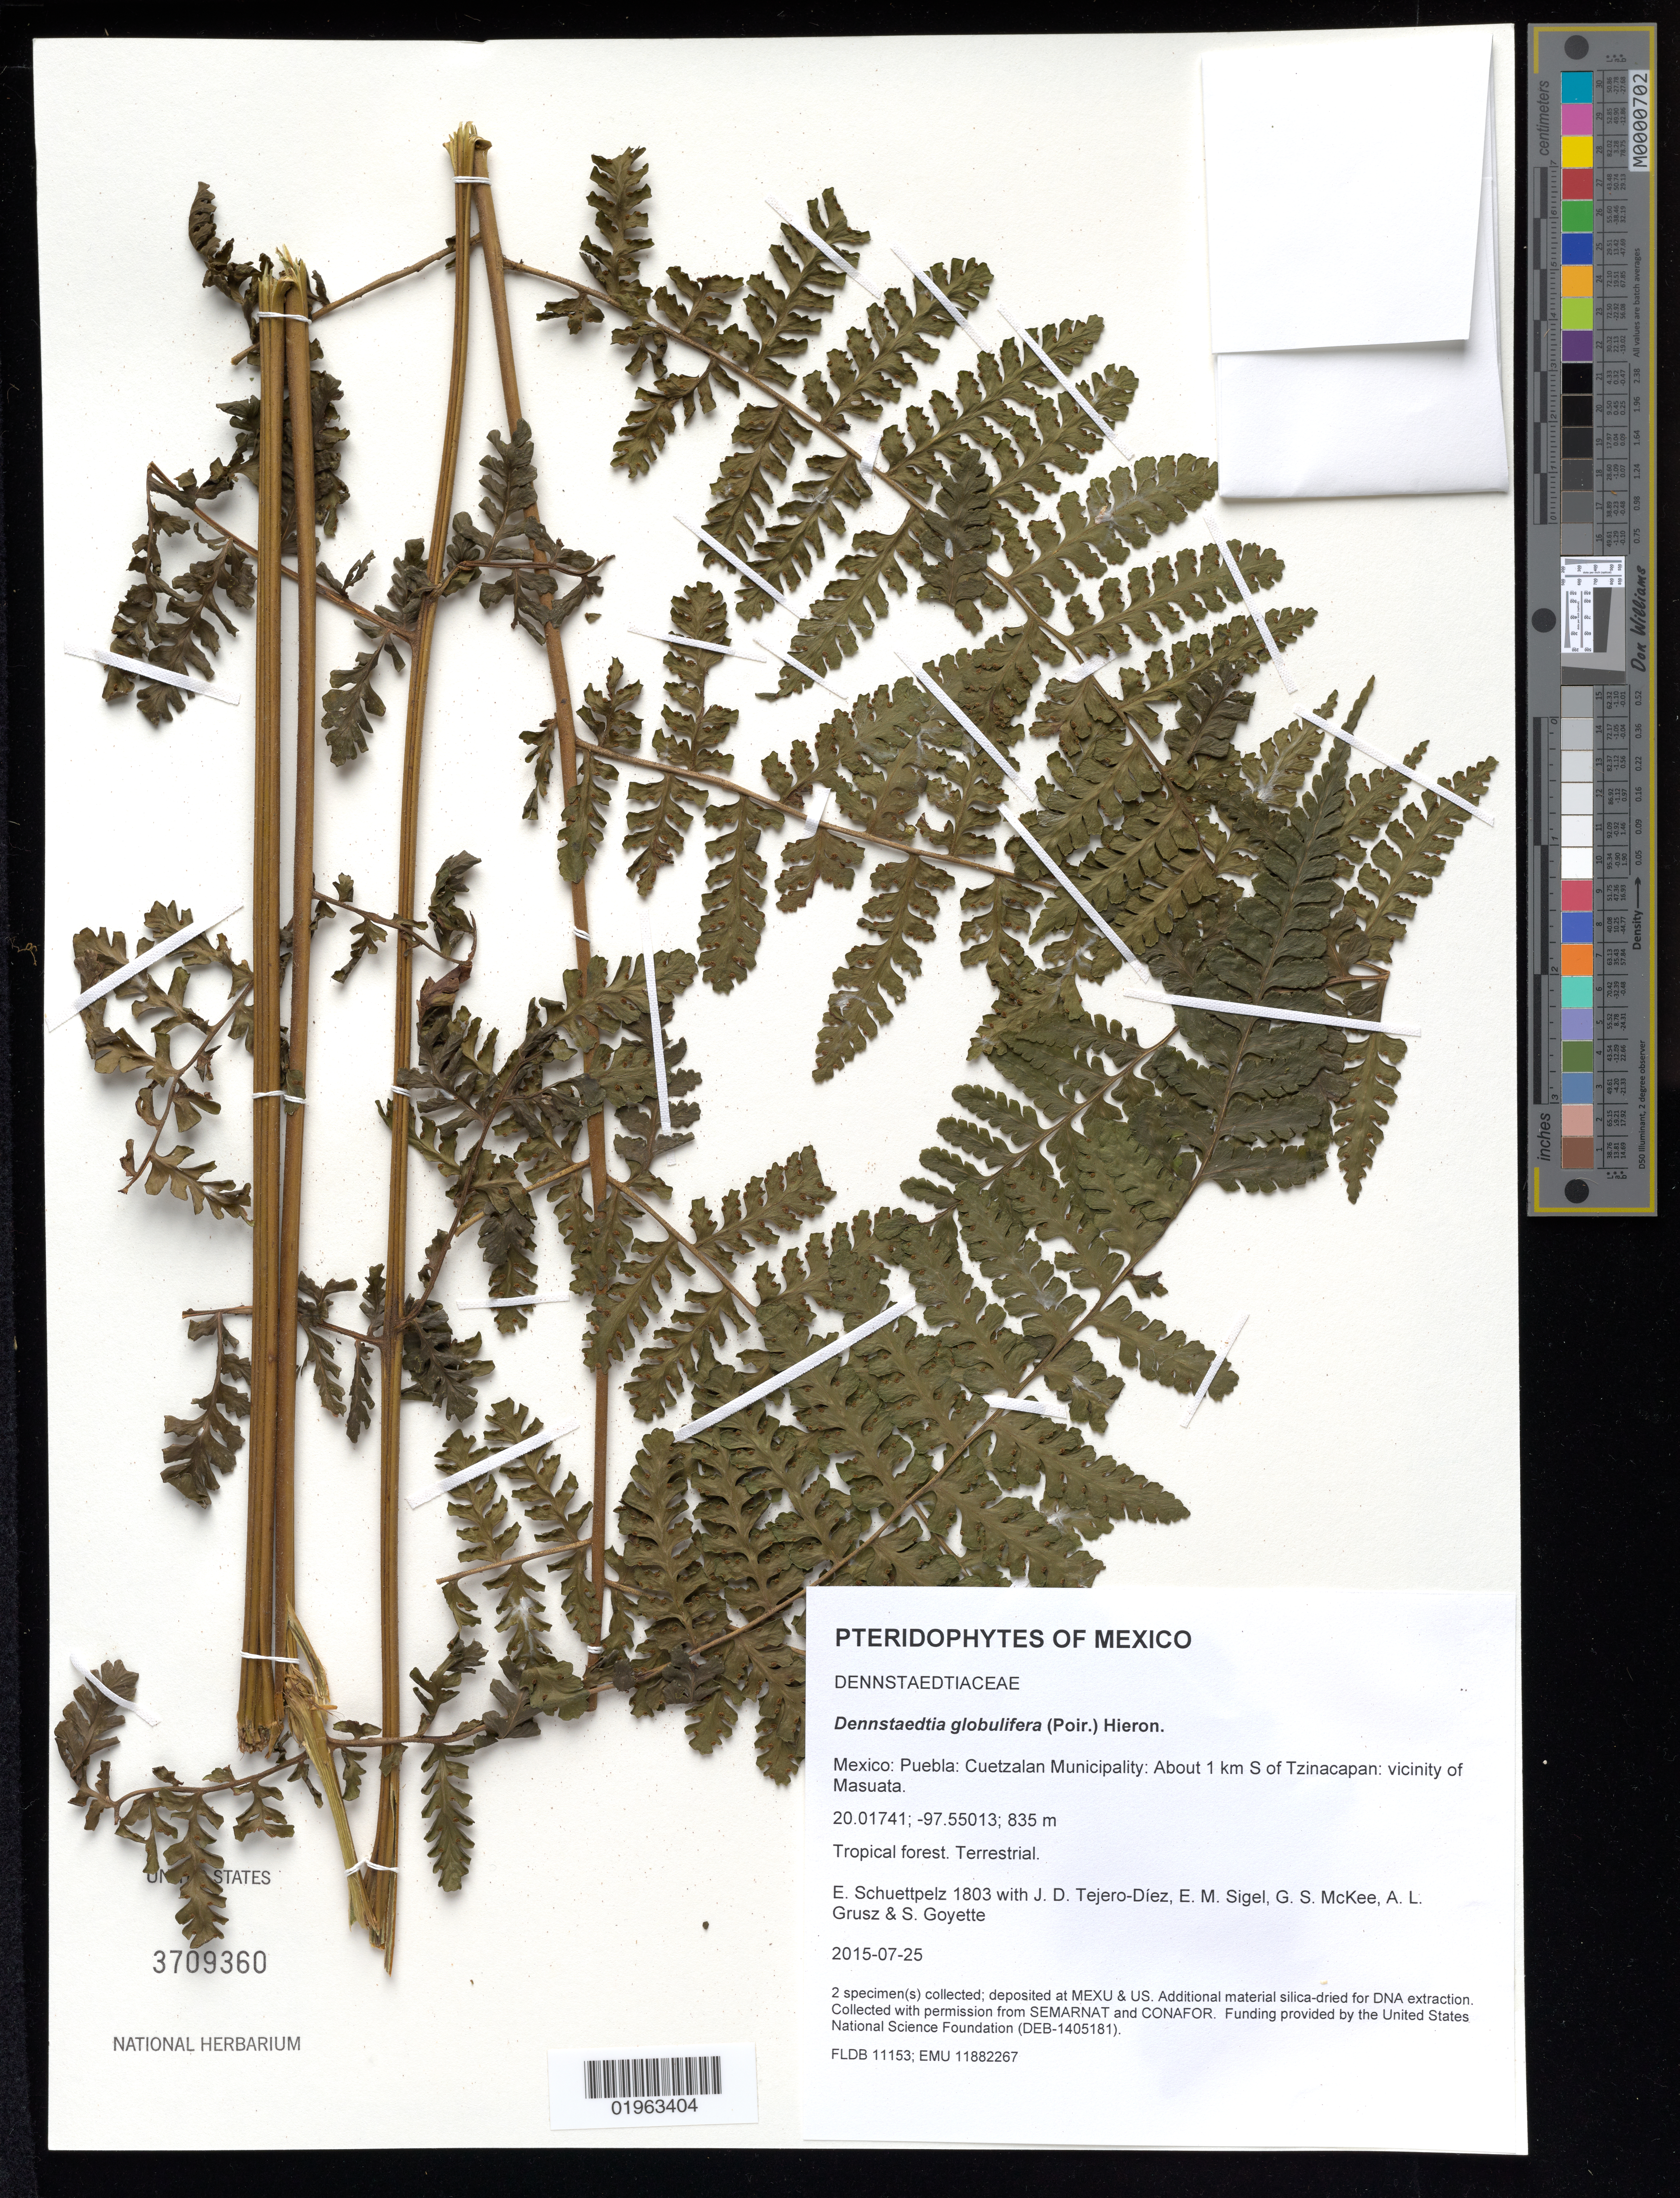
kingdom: Plantae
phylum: Tracheophyta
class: Polypodiopsida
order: Polypodiales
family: Dennstaedtiaceae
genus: Dennstaedtia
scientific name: Dennstaedtia globulifera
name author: (Poir.) Hieron.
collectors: E. Schuettpelz, D. Tejero-Díez, E. M. Sigel, G. S. McKee & A. Grusz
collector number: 1803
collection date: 2015-07-25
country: Mexico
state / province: Puebla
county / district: Cuetzalan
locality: About 1 km S of Tzinacapan: vicinity of Masuata.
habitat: Tropical forest.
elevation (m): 835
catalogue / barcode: US 3709360